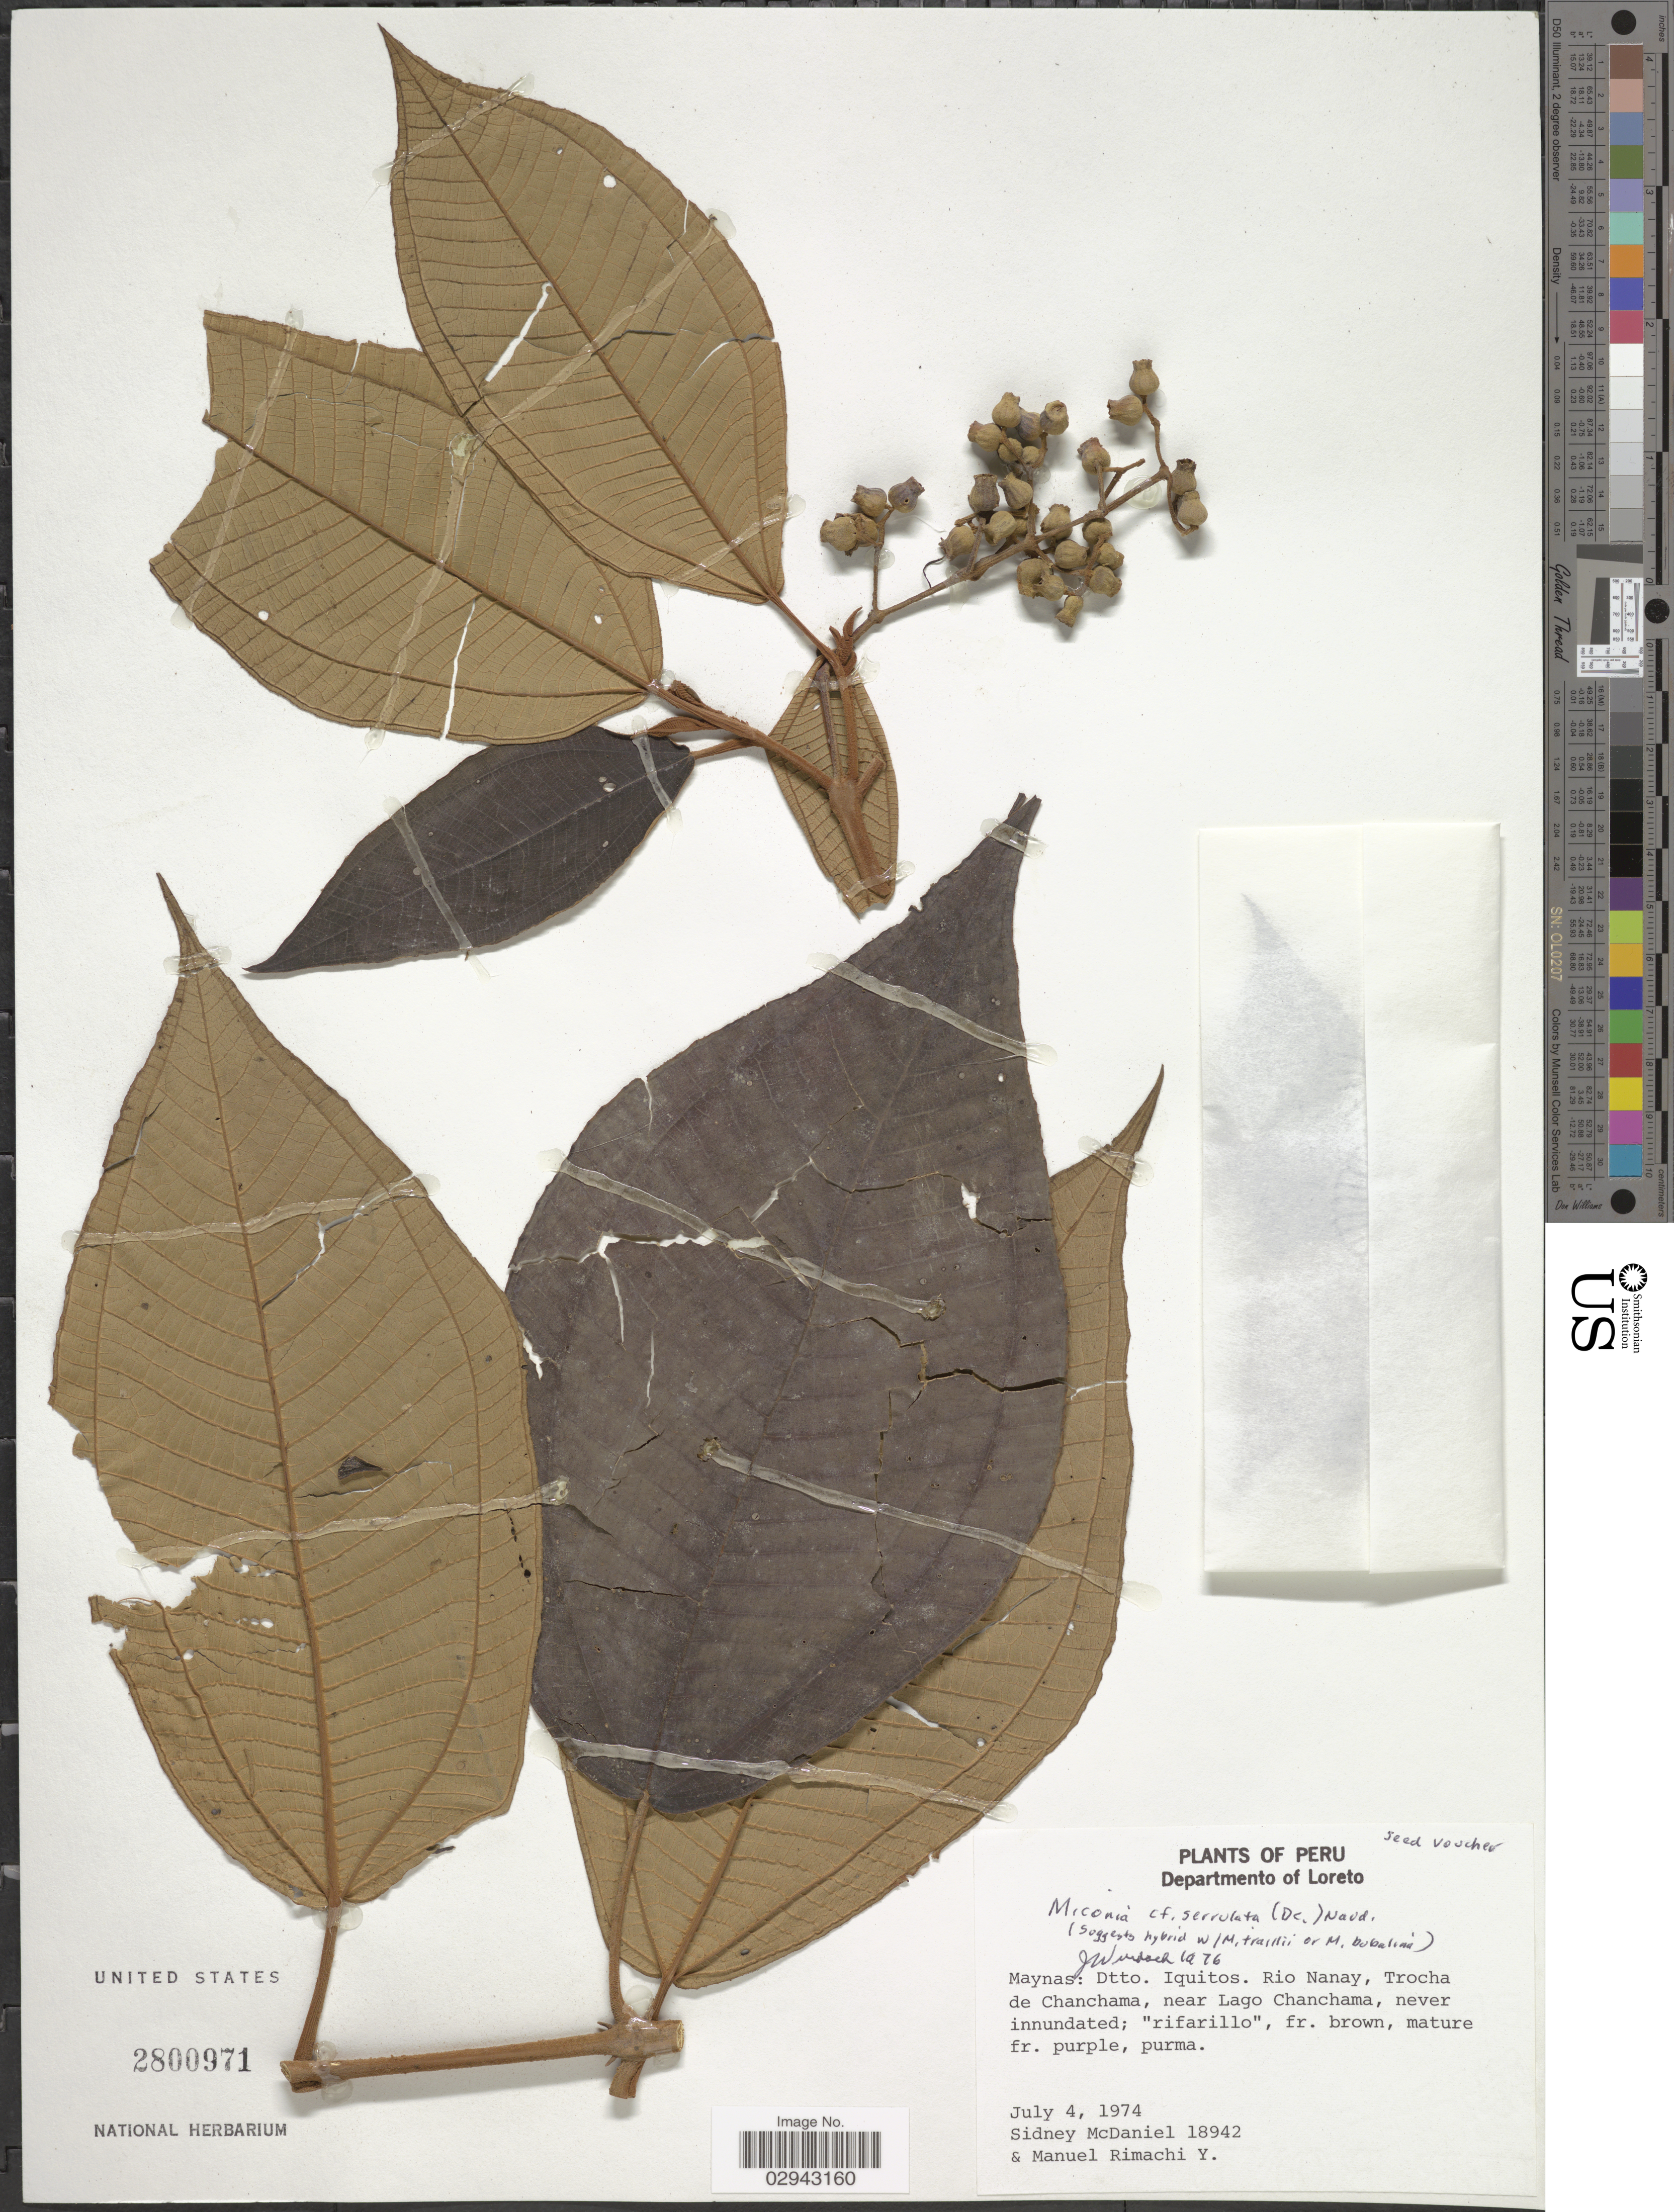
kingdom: Plantae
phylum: Tracheophyta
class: Magnoliopsida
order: Myrtales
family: Melastomataceae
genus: Miconia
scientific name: Miconia serrulata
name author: (DC.) Naudin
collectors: S. McDaniel & M. Rimachi Y.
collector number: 18942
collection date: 1974-07-04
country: Peru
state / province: Loreto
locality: Departamento of Loreto. Maynas: Dtto. Iquitos. Rio Nanay, Trocha de Chanchama, near Lago Chanchama.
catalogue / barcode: US 2800971